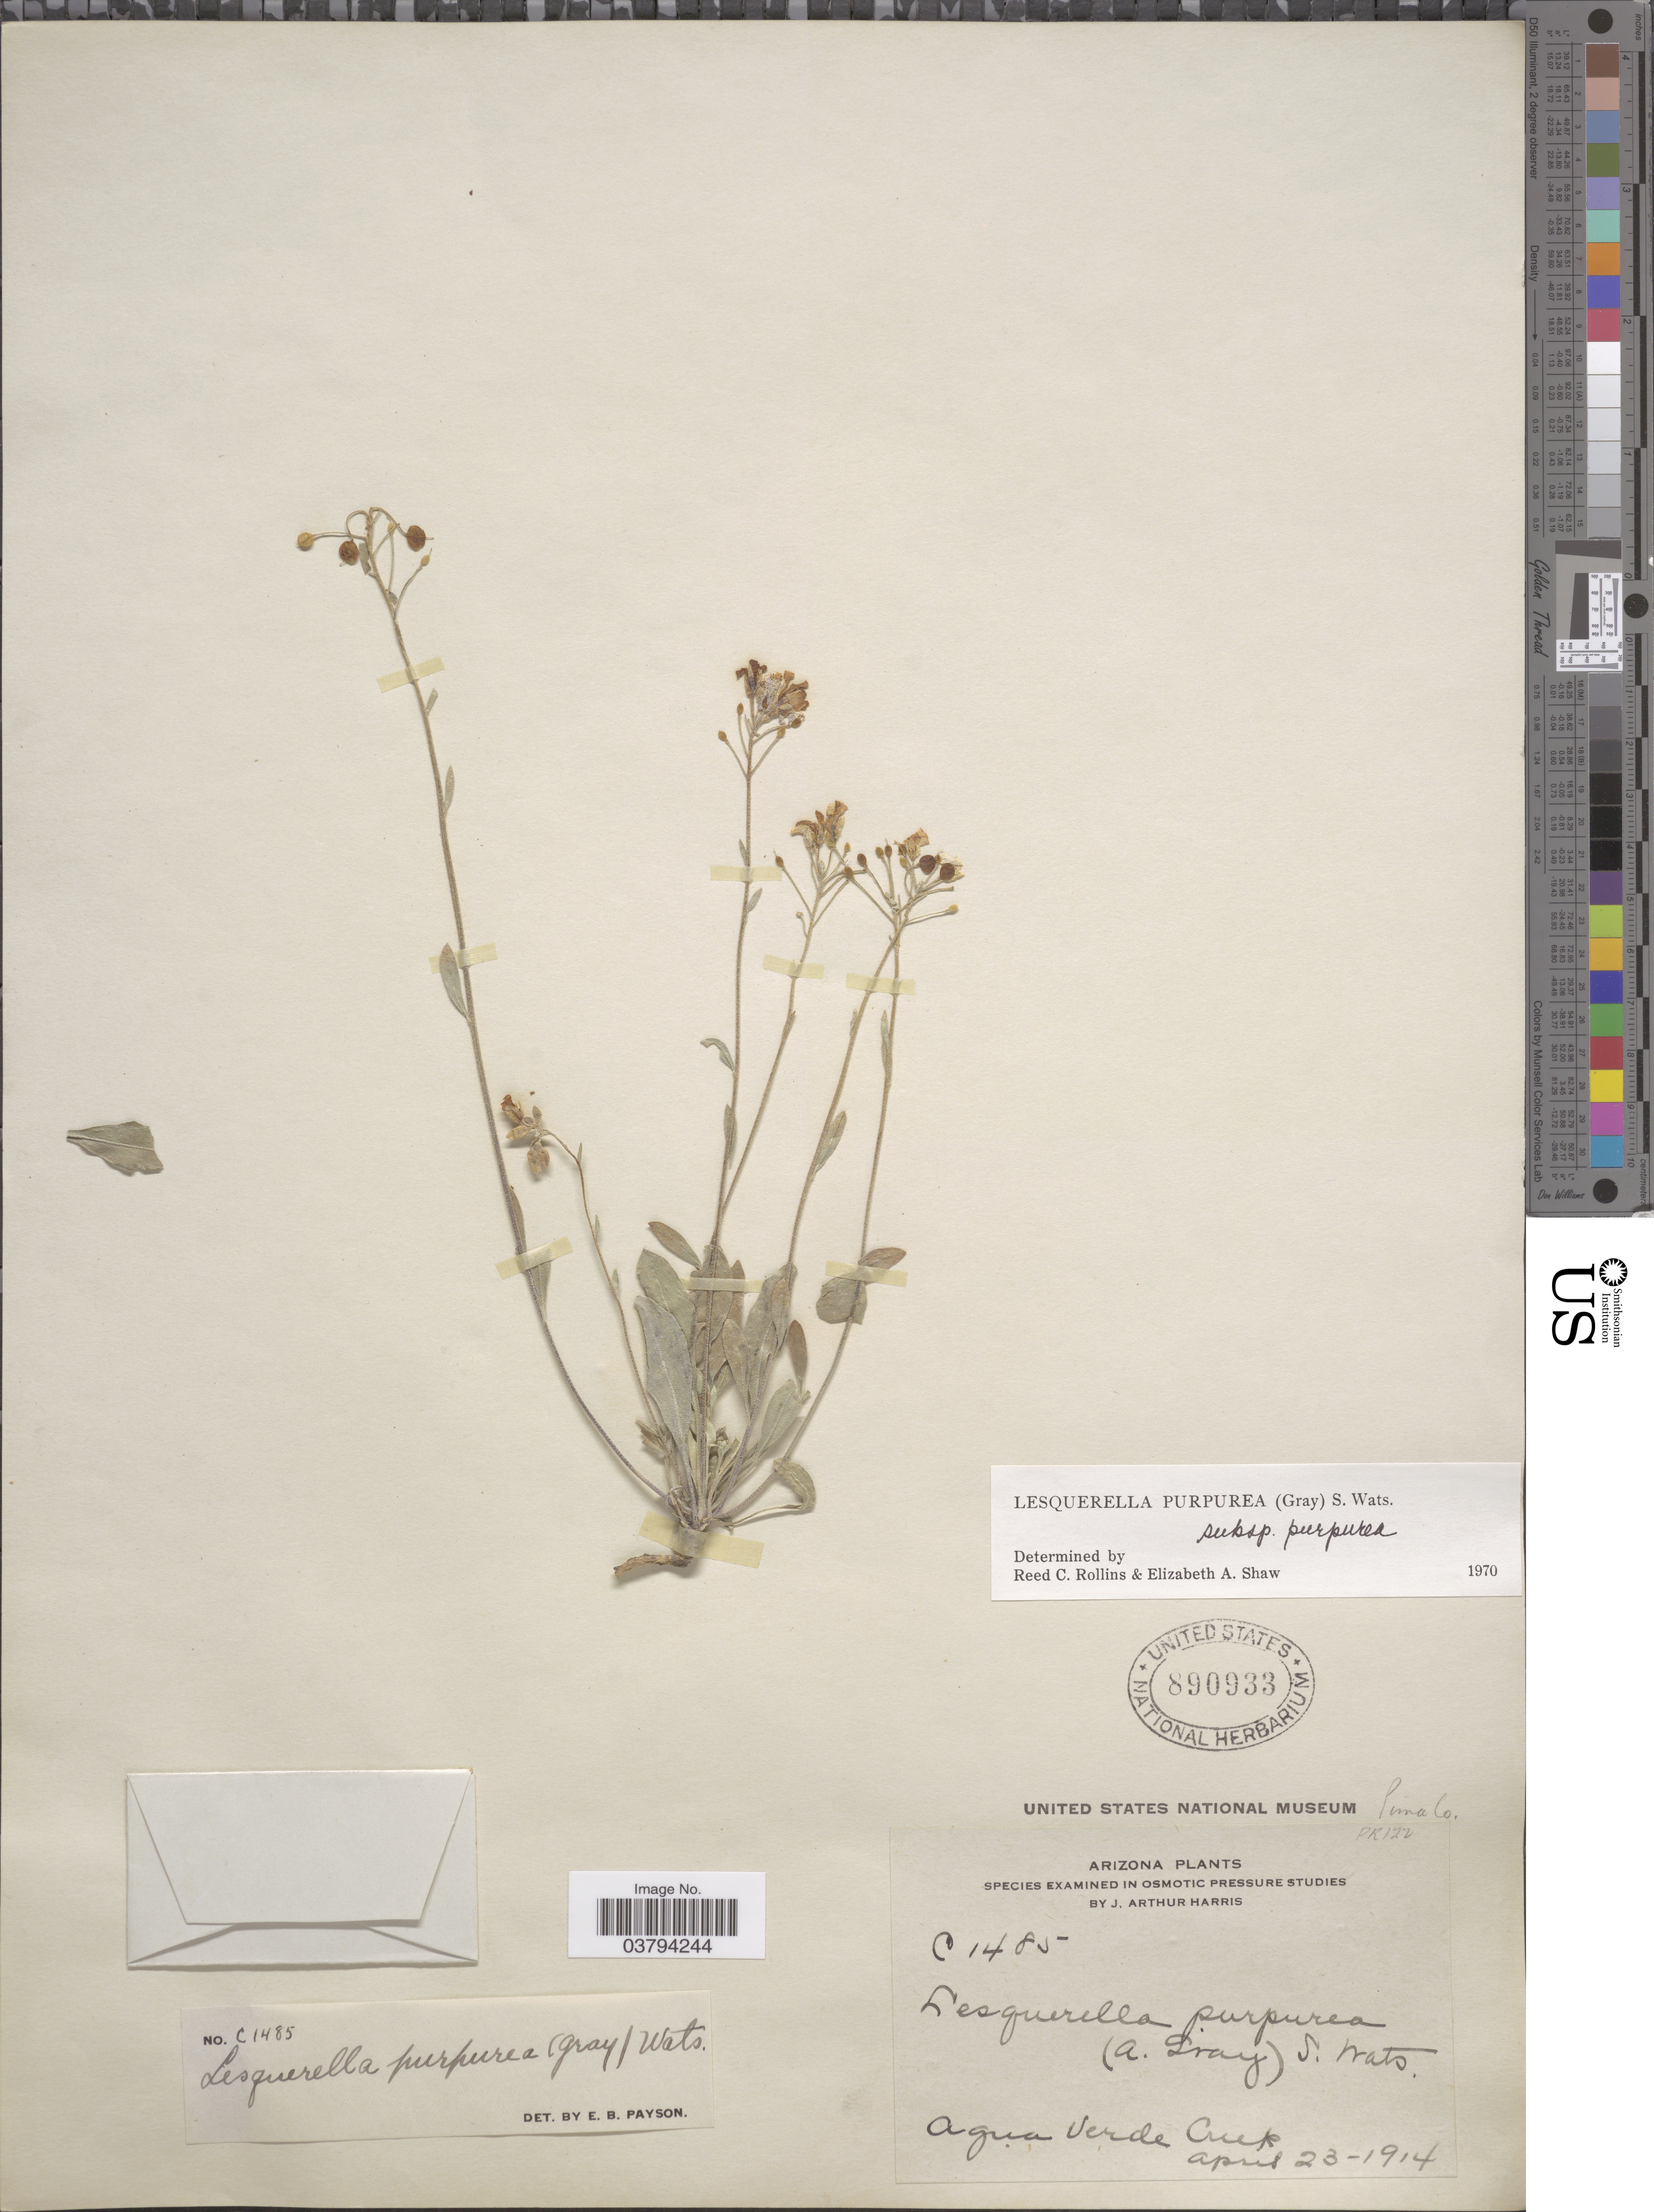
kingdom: Plantae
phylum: Tracheophyta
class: Magnoliopsida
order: Brassicales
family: Brassicaceae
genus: Lesquerella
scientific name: Lesquerella purpurea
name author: (A. Gray) S. Watson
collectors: A. Harris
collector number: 1485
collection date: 1914-04-23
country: United States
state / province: Arizona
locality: Pima Co. Agua Verde Creek.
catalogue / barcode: US 890933